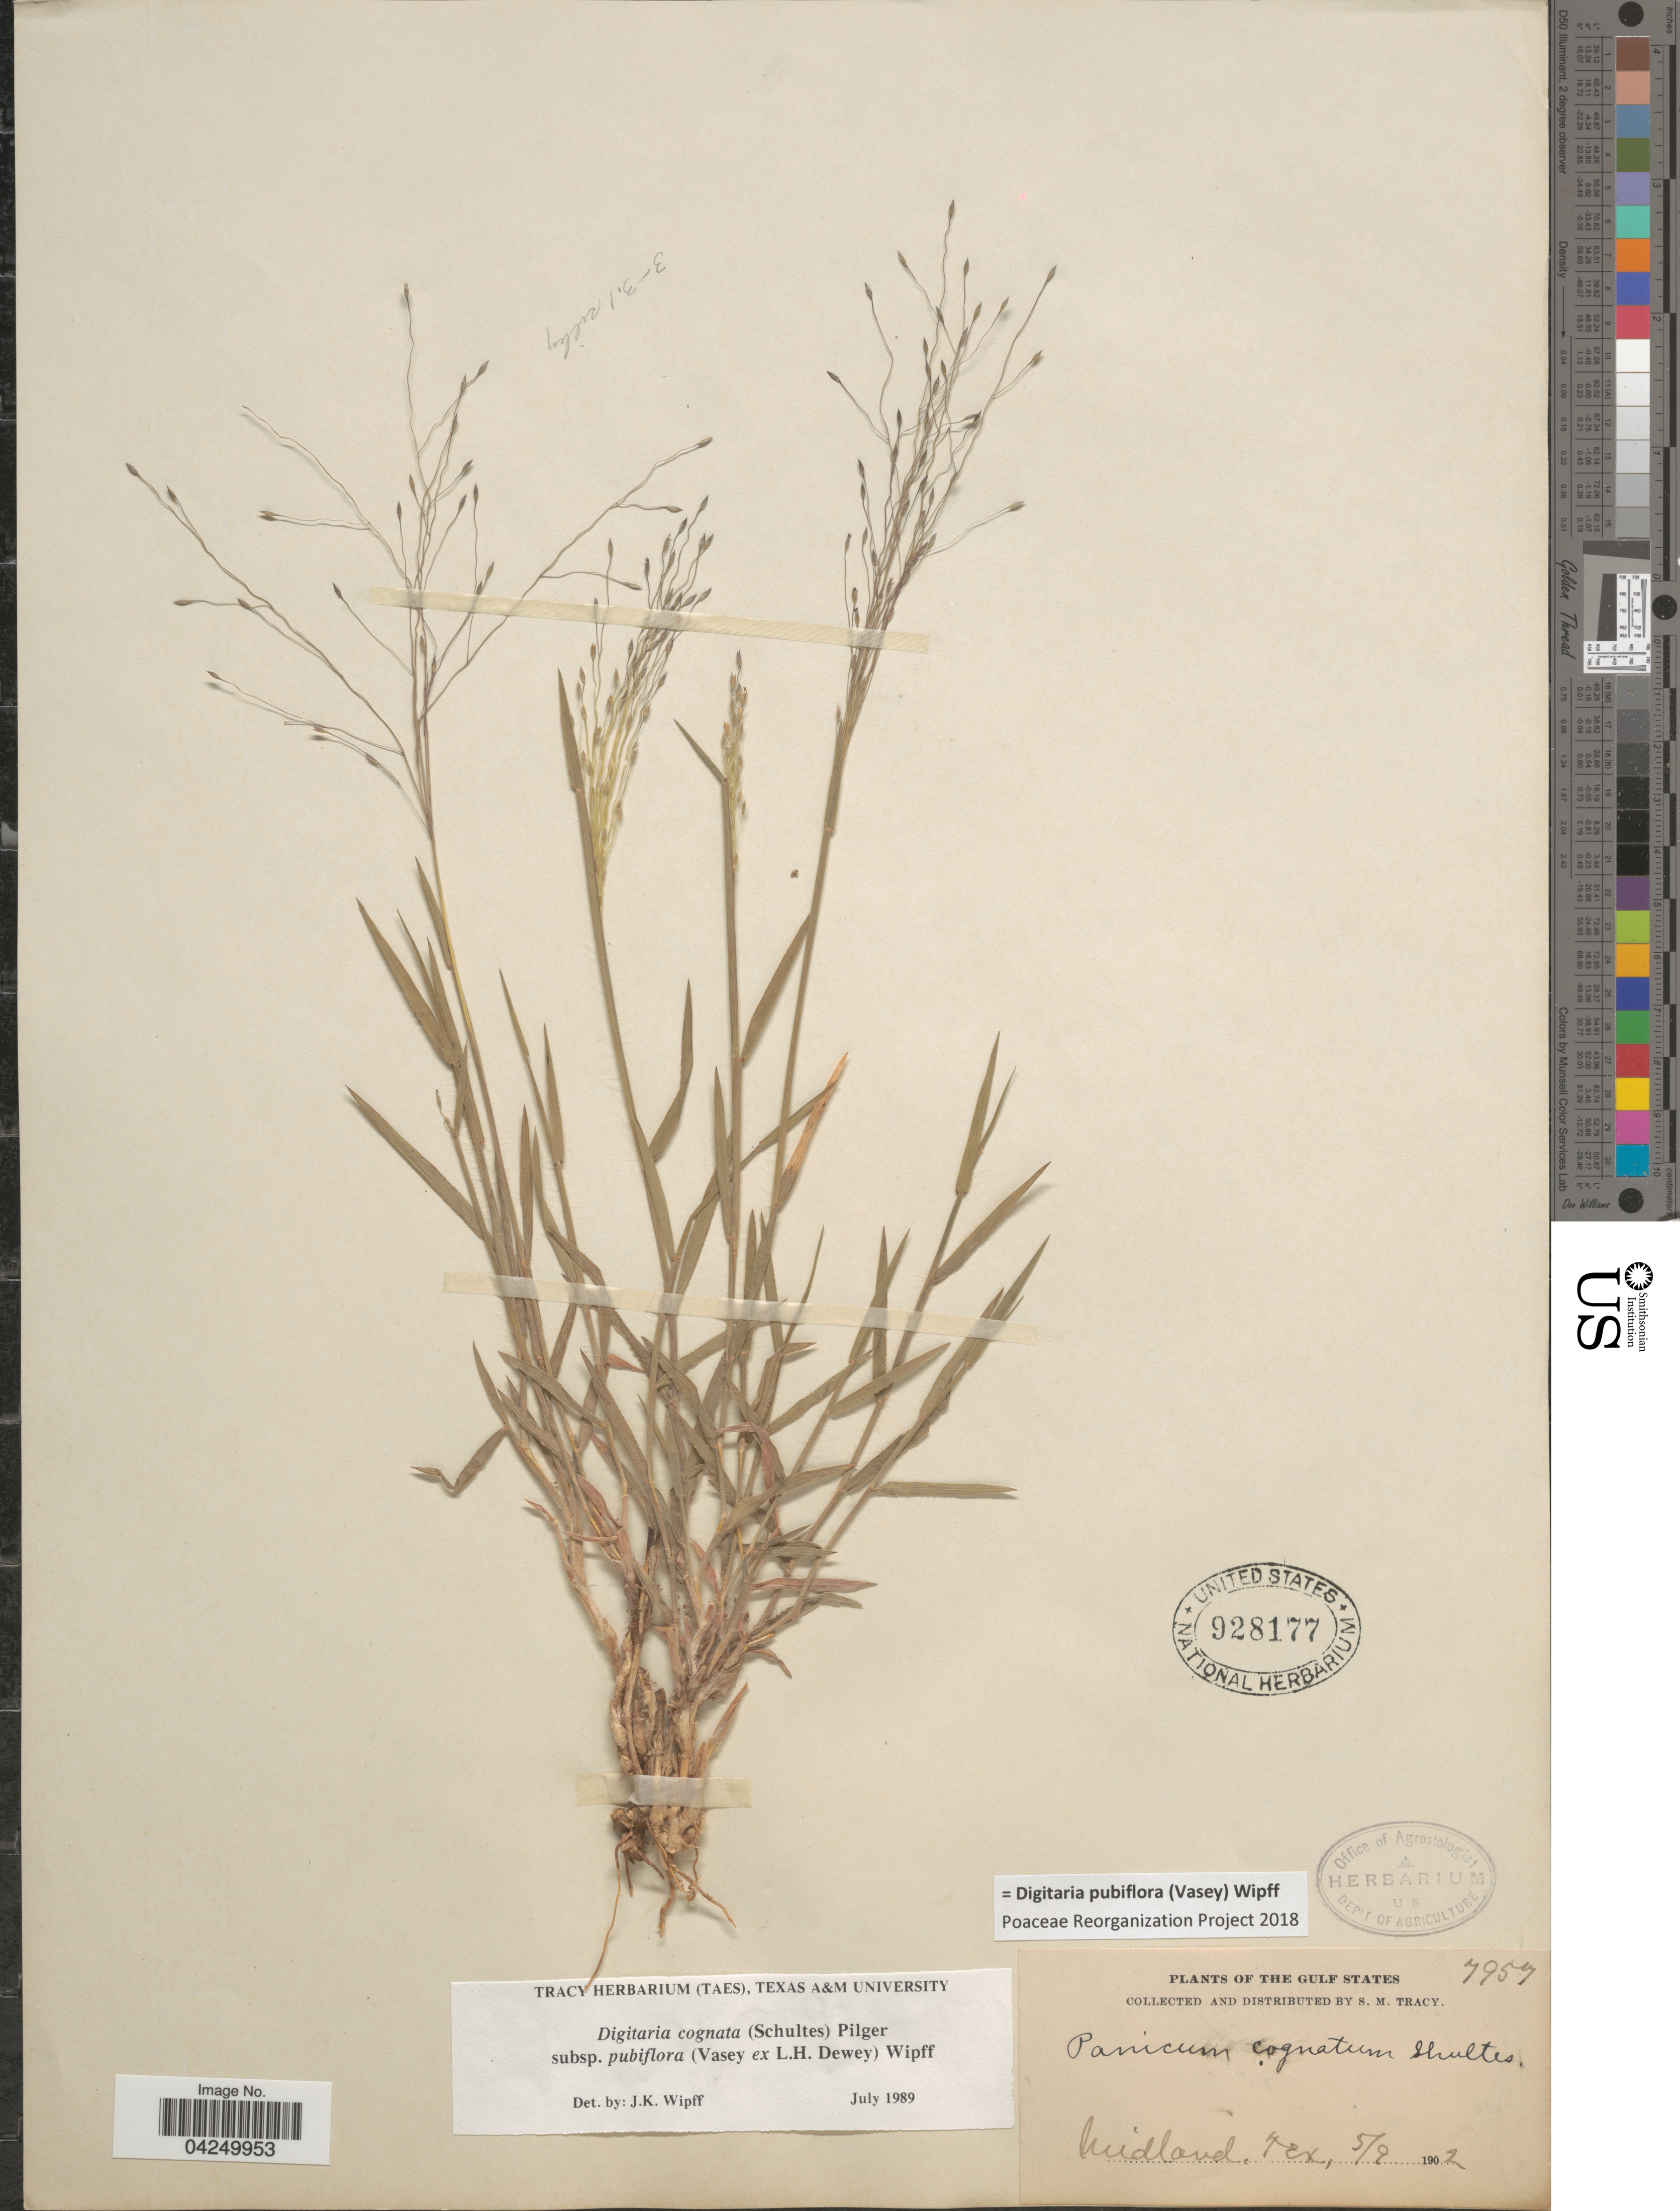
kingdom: Plantae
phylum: Tracheophyta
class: Liliopsida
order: Poales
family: Poaceae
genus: Digitaria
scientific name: Digitaria pubiflora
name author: (Vasey) Wipff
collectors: S. M. Tracy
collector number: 7957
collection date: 1902-05-09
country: United States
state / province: Texas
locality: The Gulf States. Midland.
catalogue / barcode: US 928177